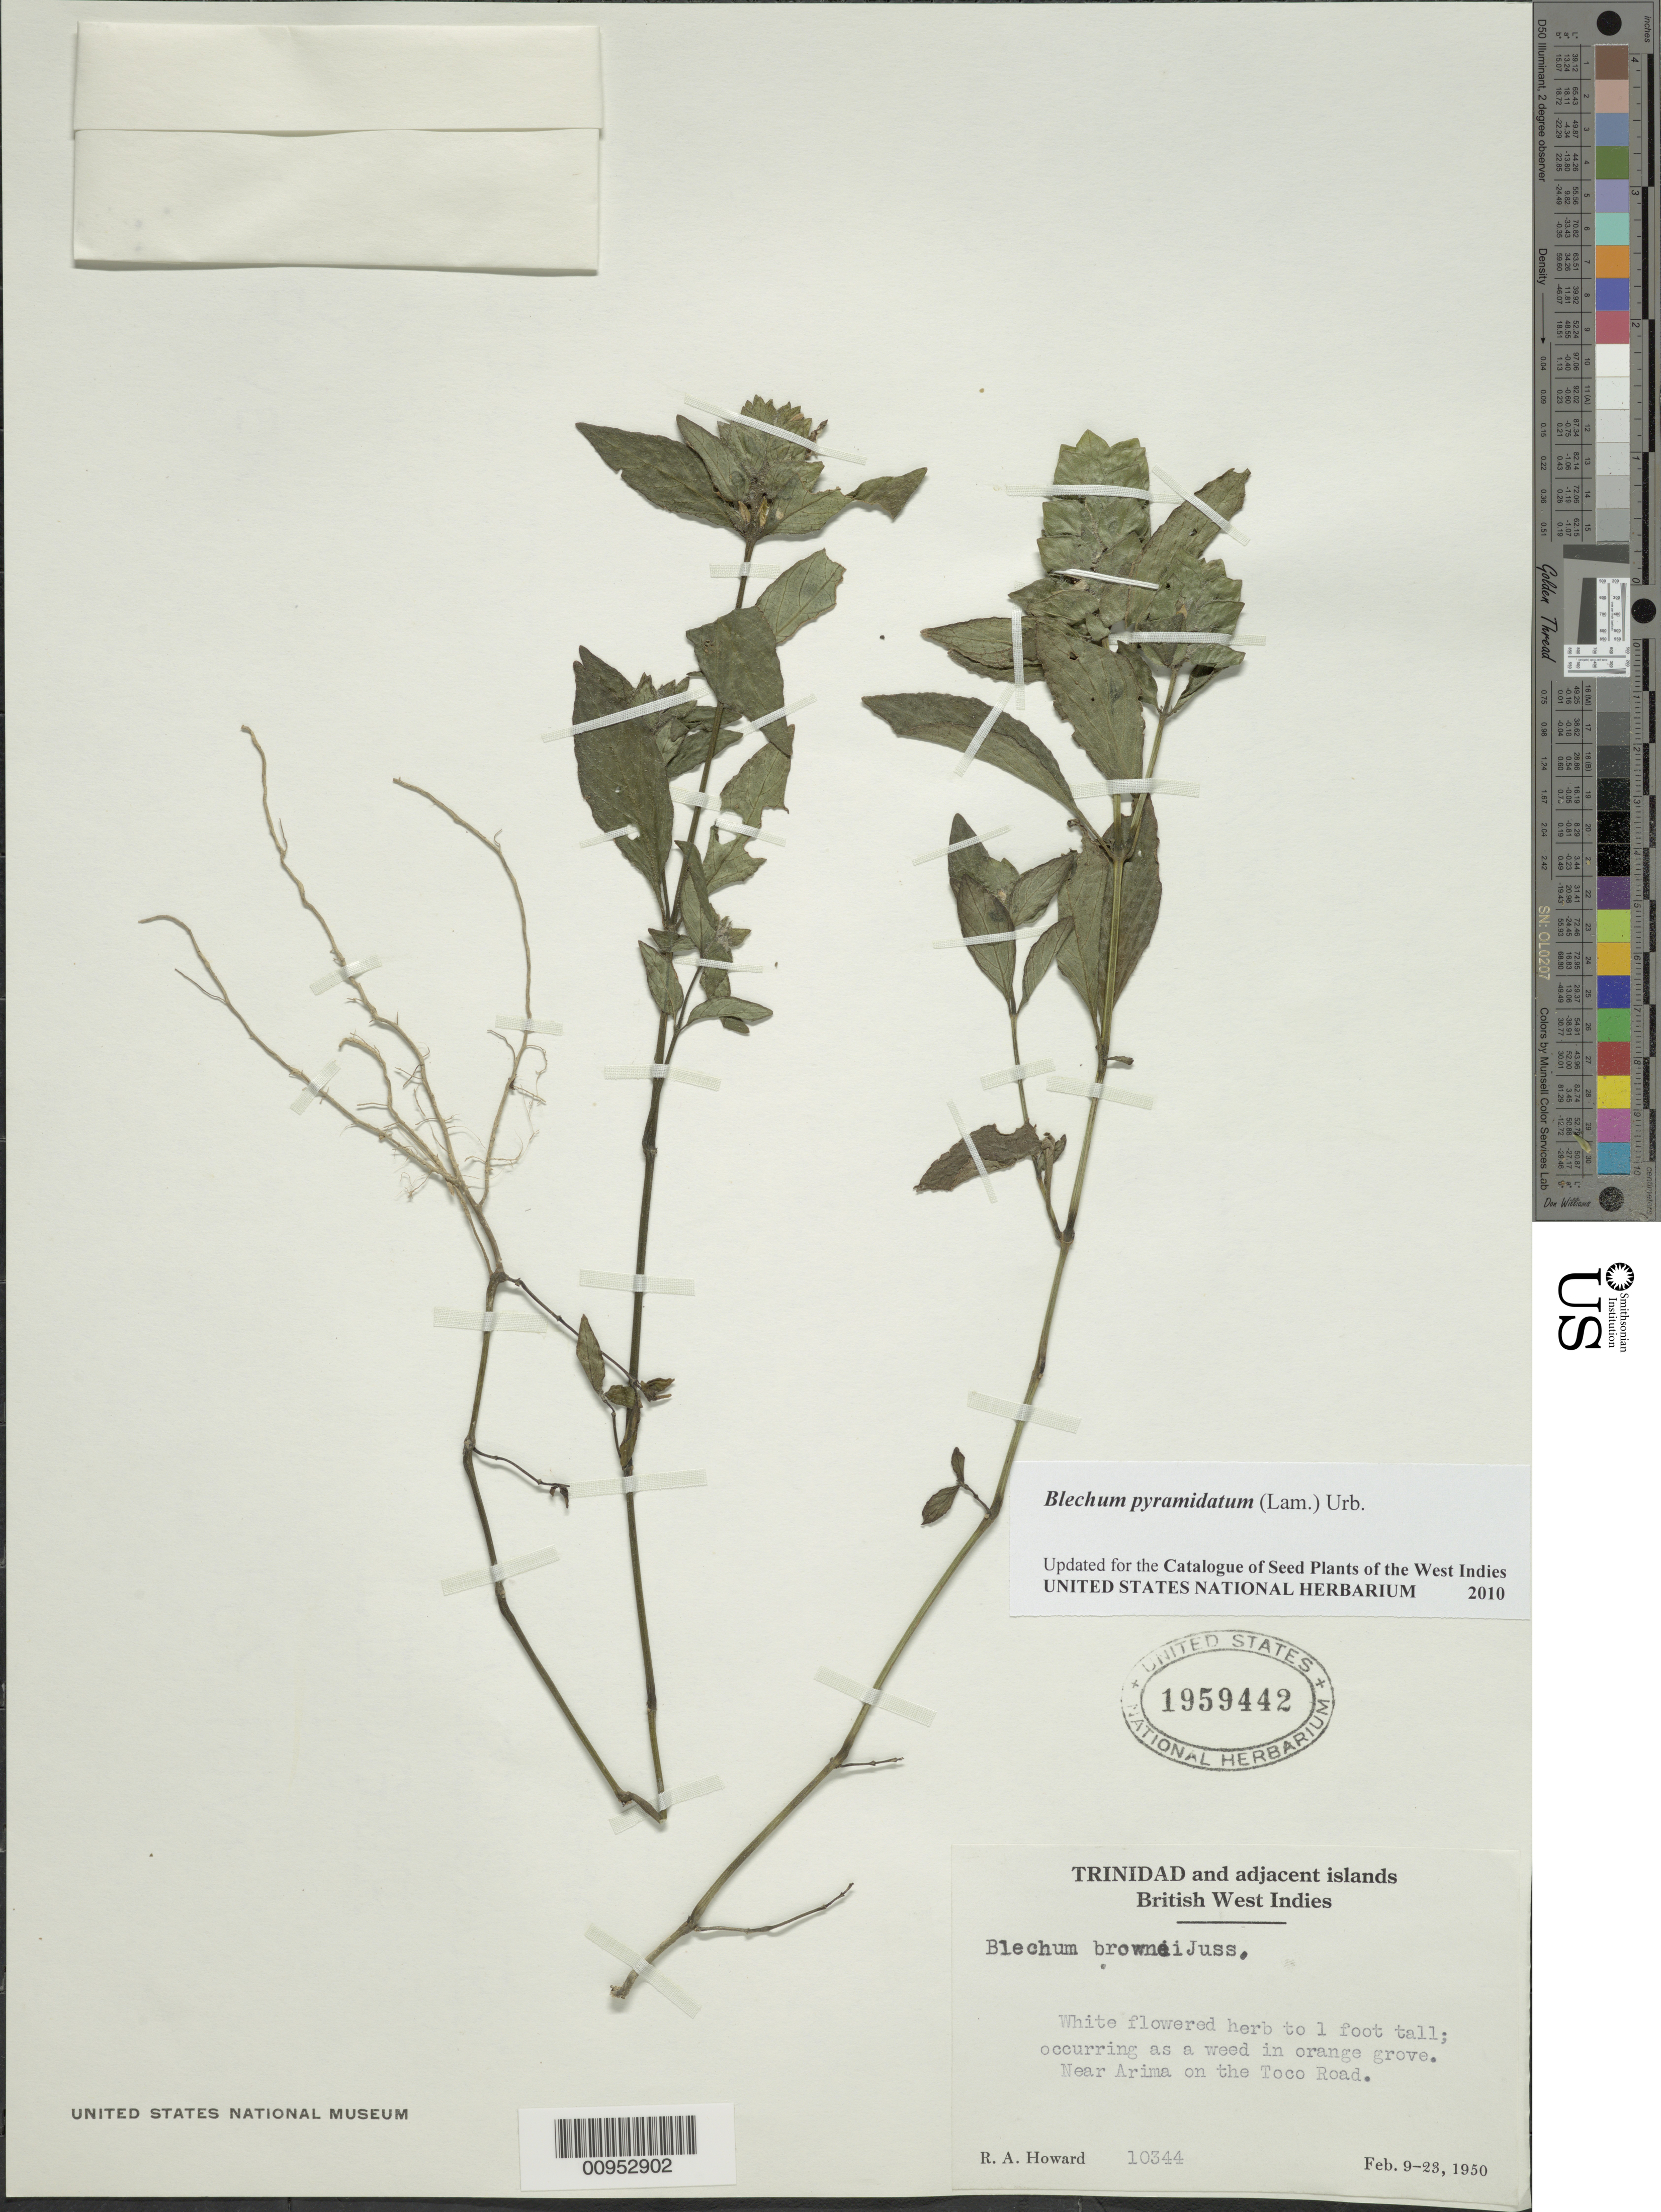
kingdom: Plantae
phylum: Tracheophyta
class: Magnoliopsida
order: Lamiales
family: Acanthaceae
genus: Blechum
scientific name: Blechum pyramidatum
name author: (Lam.) Urb.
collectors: R. A. Howard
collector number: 10344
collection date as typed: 09 Feb 1950 to 23 Feb 1950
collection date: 1950-02-09/1950-02-23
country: Trinidad and Tobago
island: Trinidad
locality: Near Arima on the Toco Road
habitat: In orange grove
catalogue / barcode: US 1959442